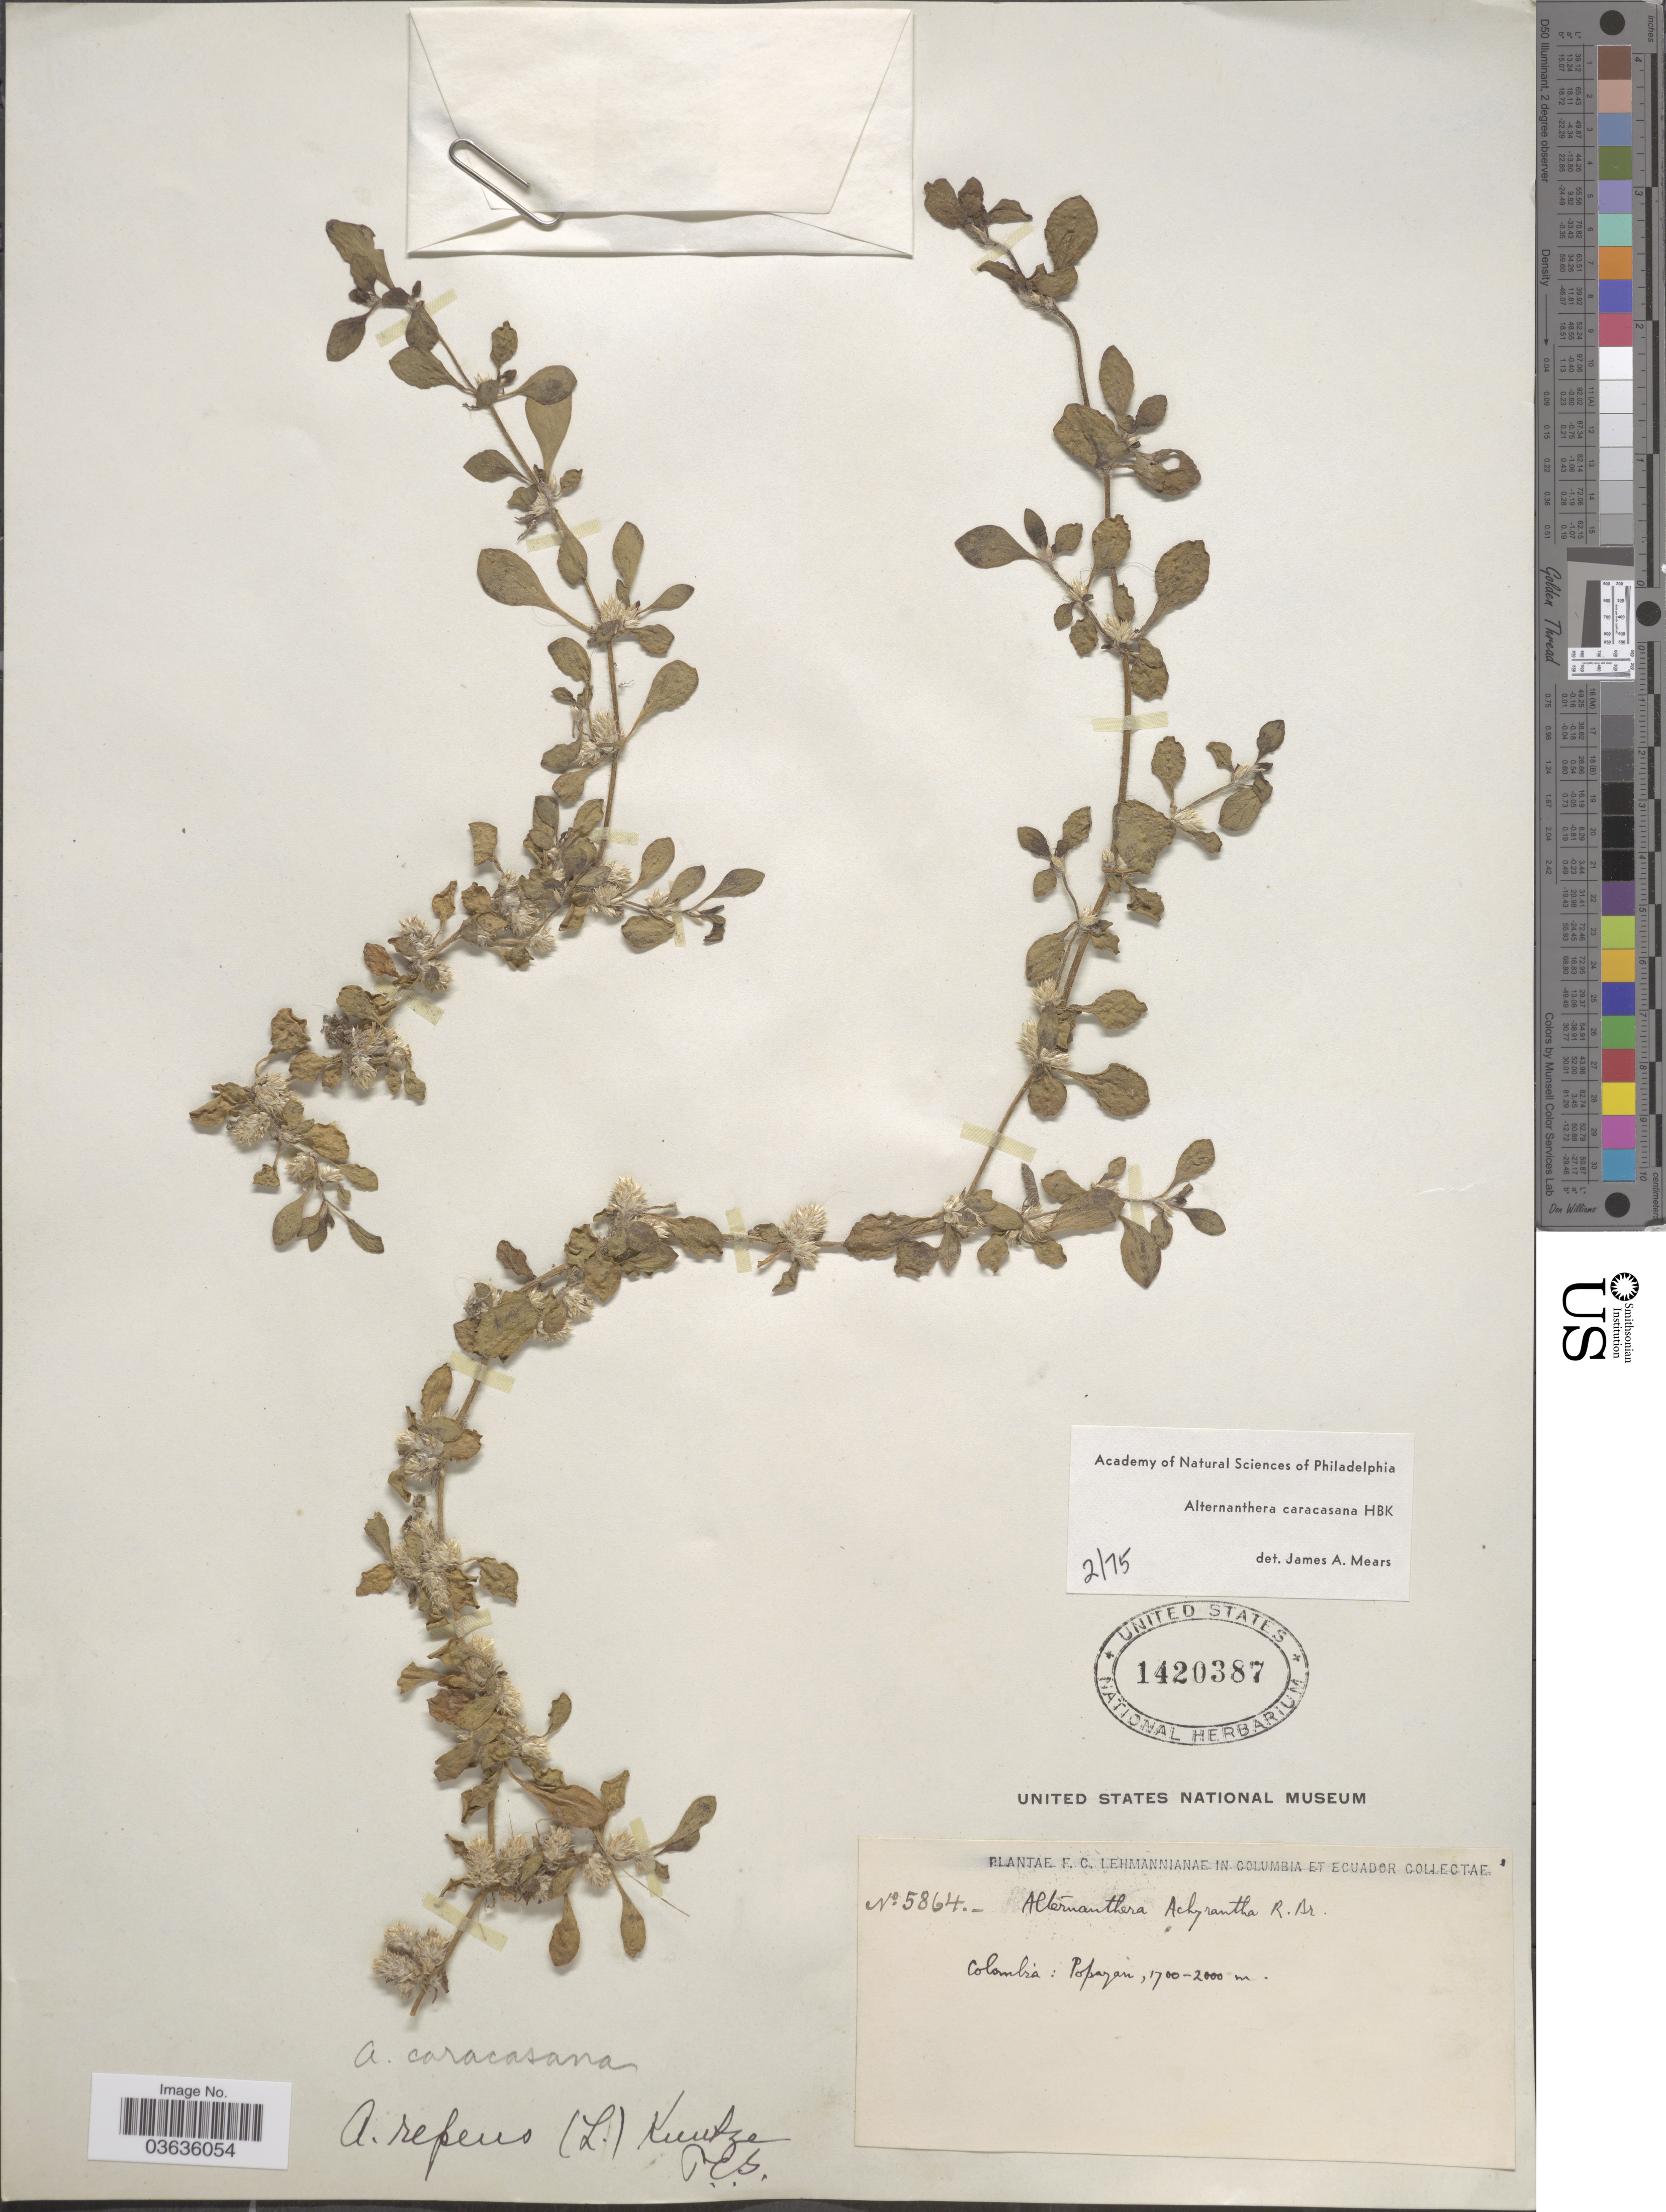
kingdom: Plantae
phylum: Tracheophyta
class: Magnoliopsida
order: Caryophyllales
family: Amaranthaceae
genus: Alternanthera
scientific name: Alternanthera caracasana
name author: Kunth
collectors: F. C. Lehmann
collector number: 5864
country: Colombia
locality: Popayan.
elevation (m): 1700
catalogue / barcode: US 1420387